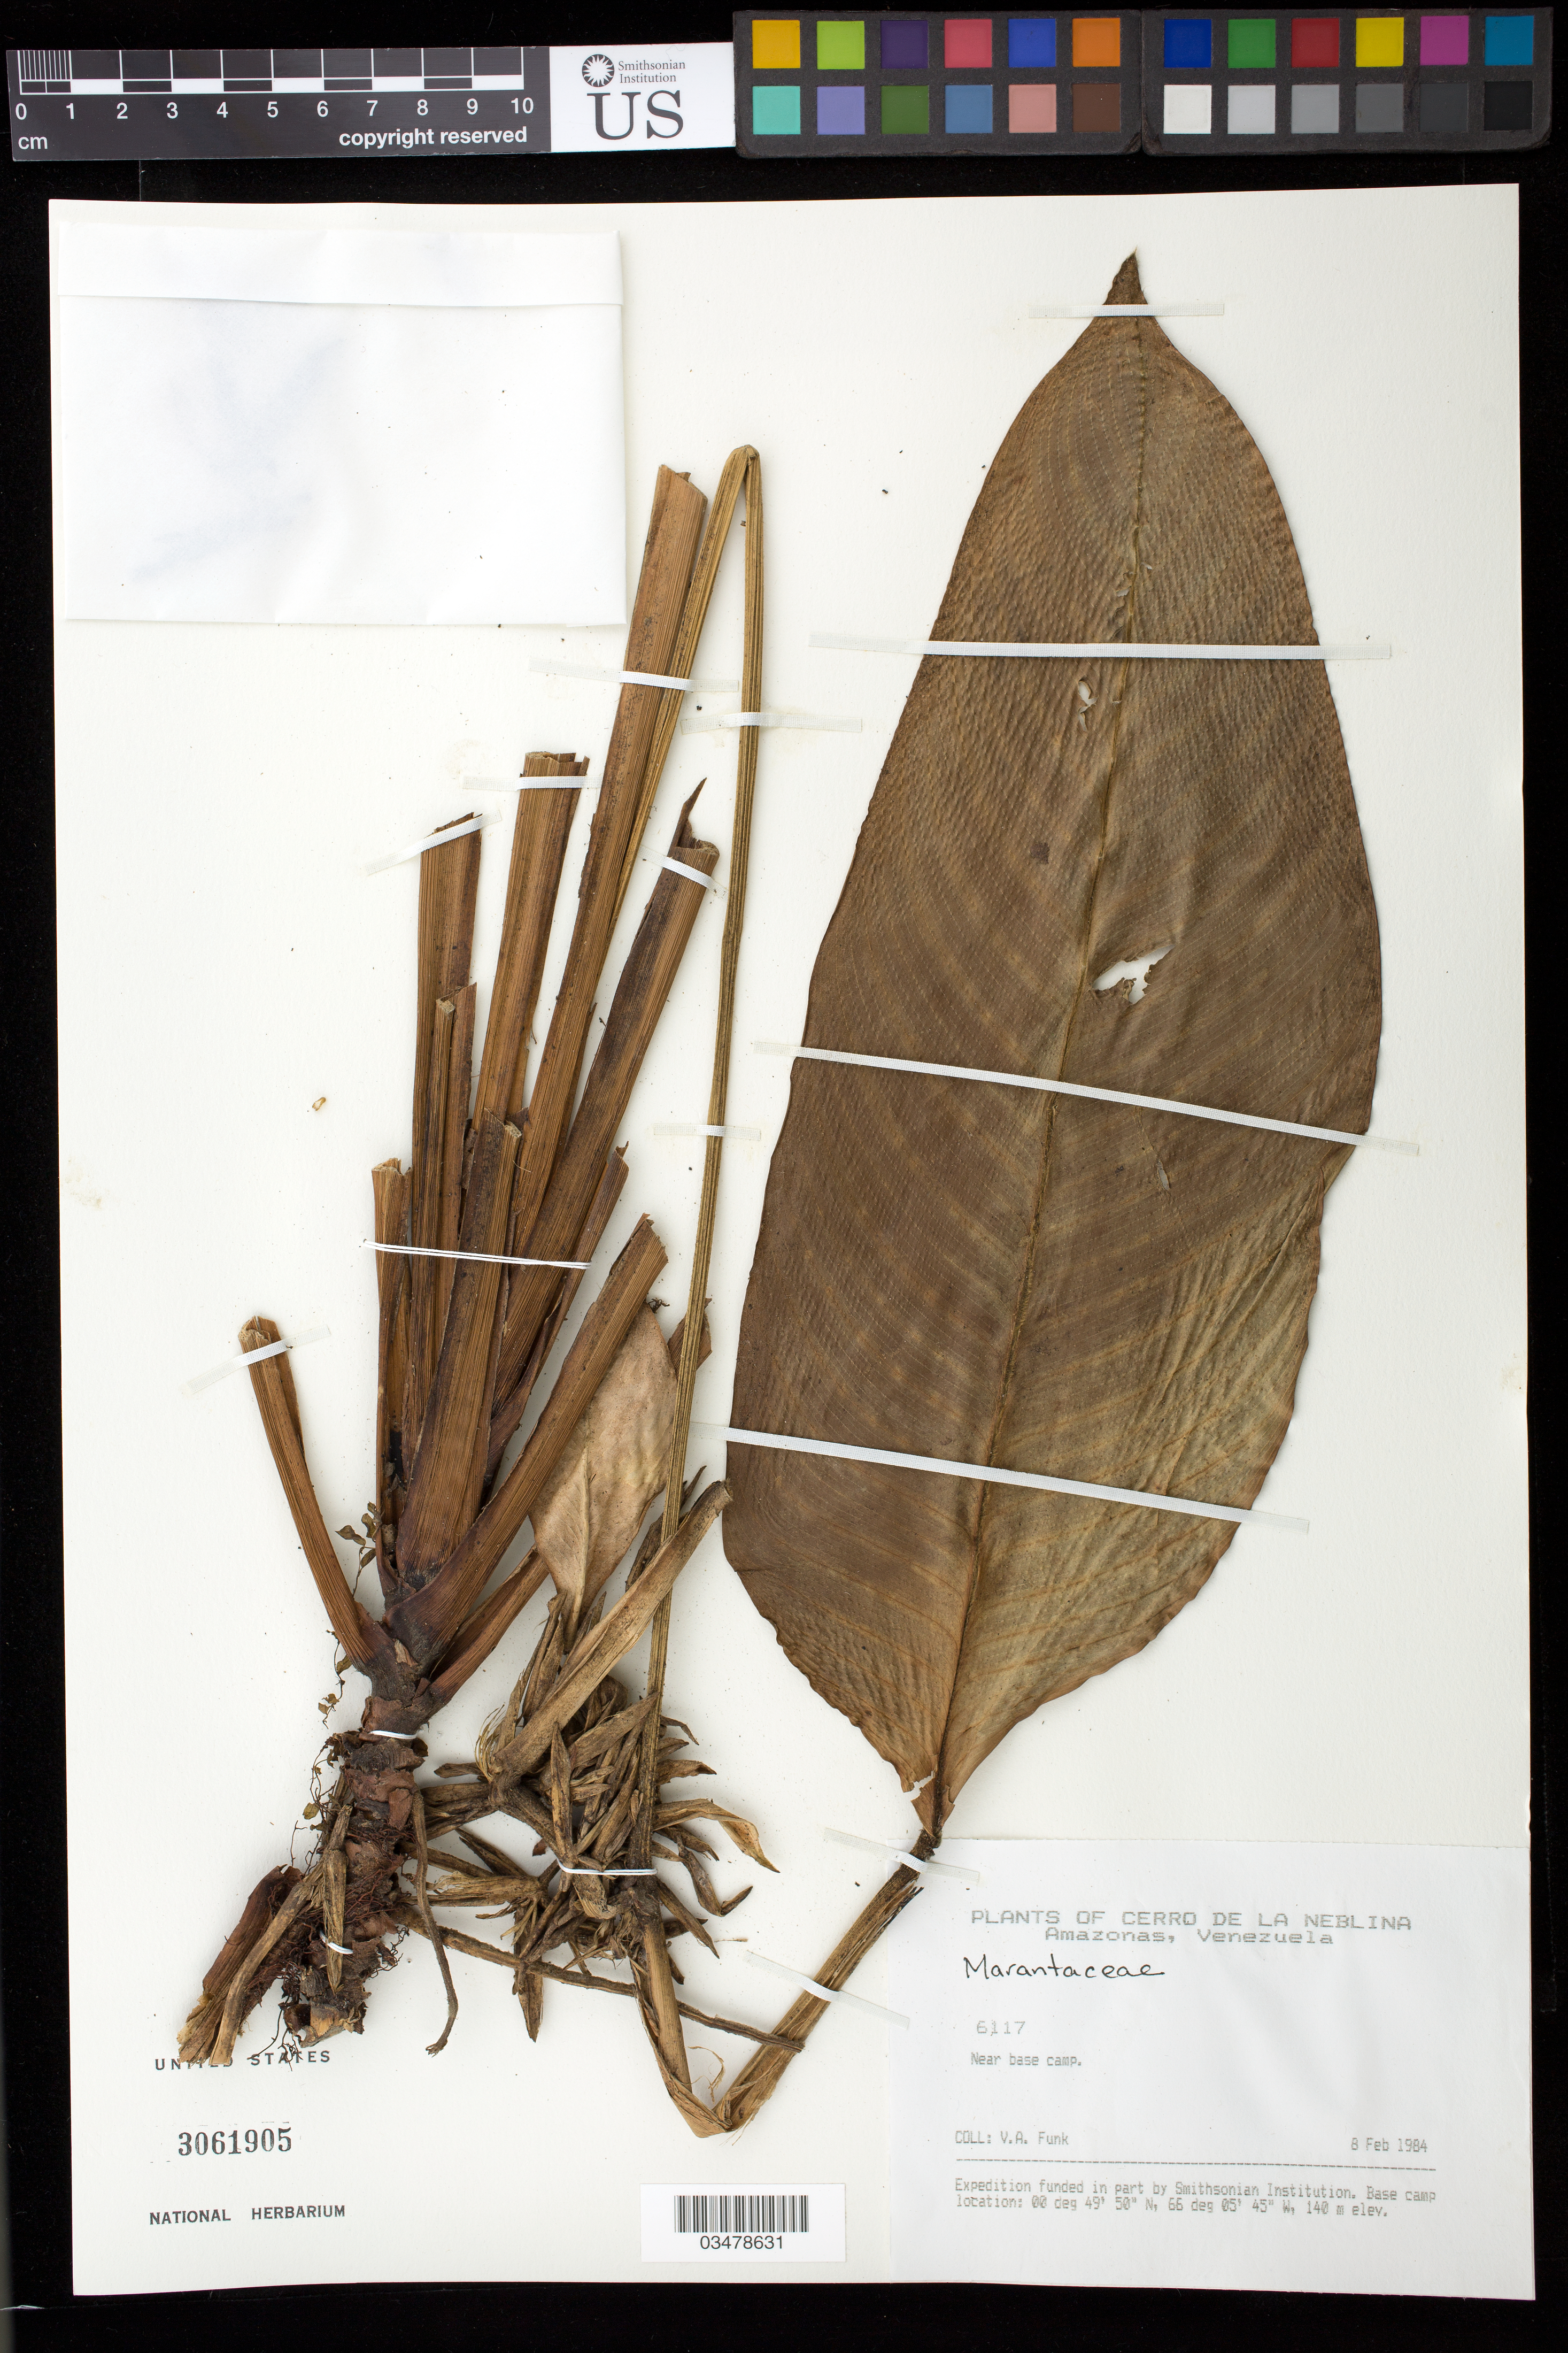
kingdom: Plantae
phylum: Tracheophyta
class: Liliopsida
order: Zingiberales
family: Marantaceae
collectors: V. Funk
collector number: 6117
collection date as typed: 8-Feb-84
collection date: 1984-02-08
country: Venezuela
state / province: Amazonas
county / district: Río Negro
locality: Canyon Grande, Cerro de la Neblina, near base camp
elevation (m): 140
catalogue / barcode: US 3061905